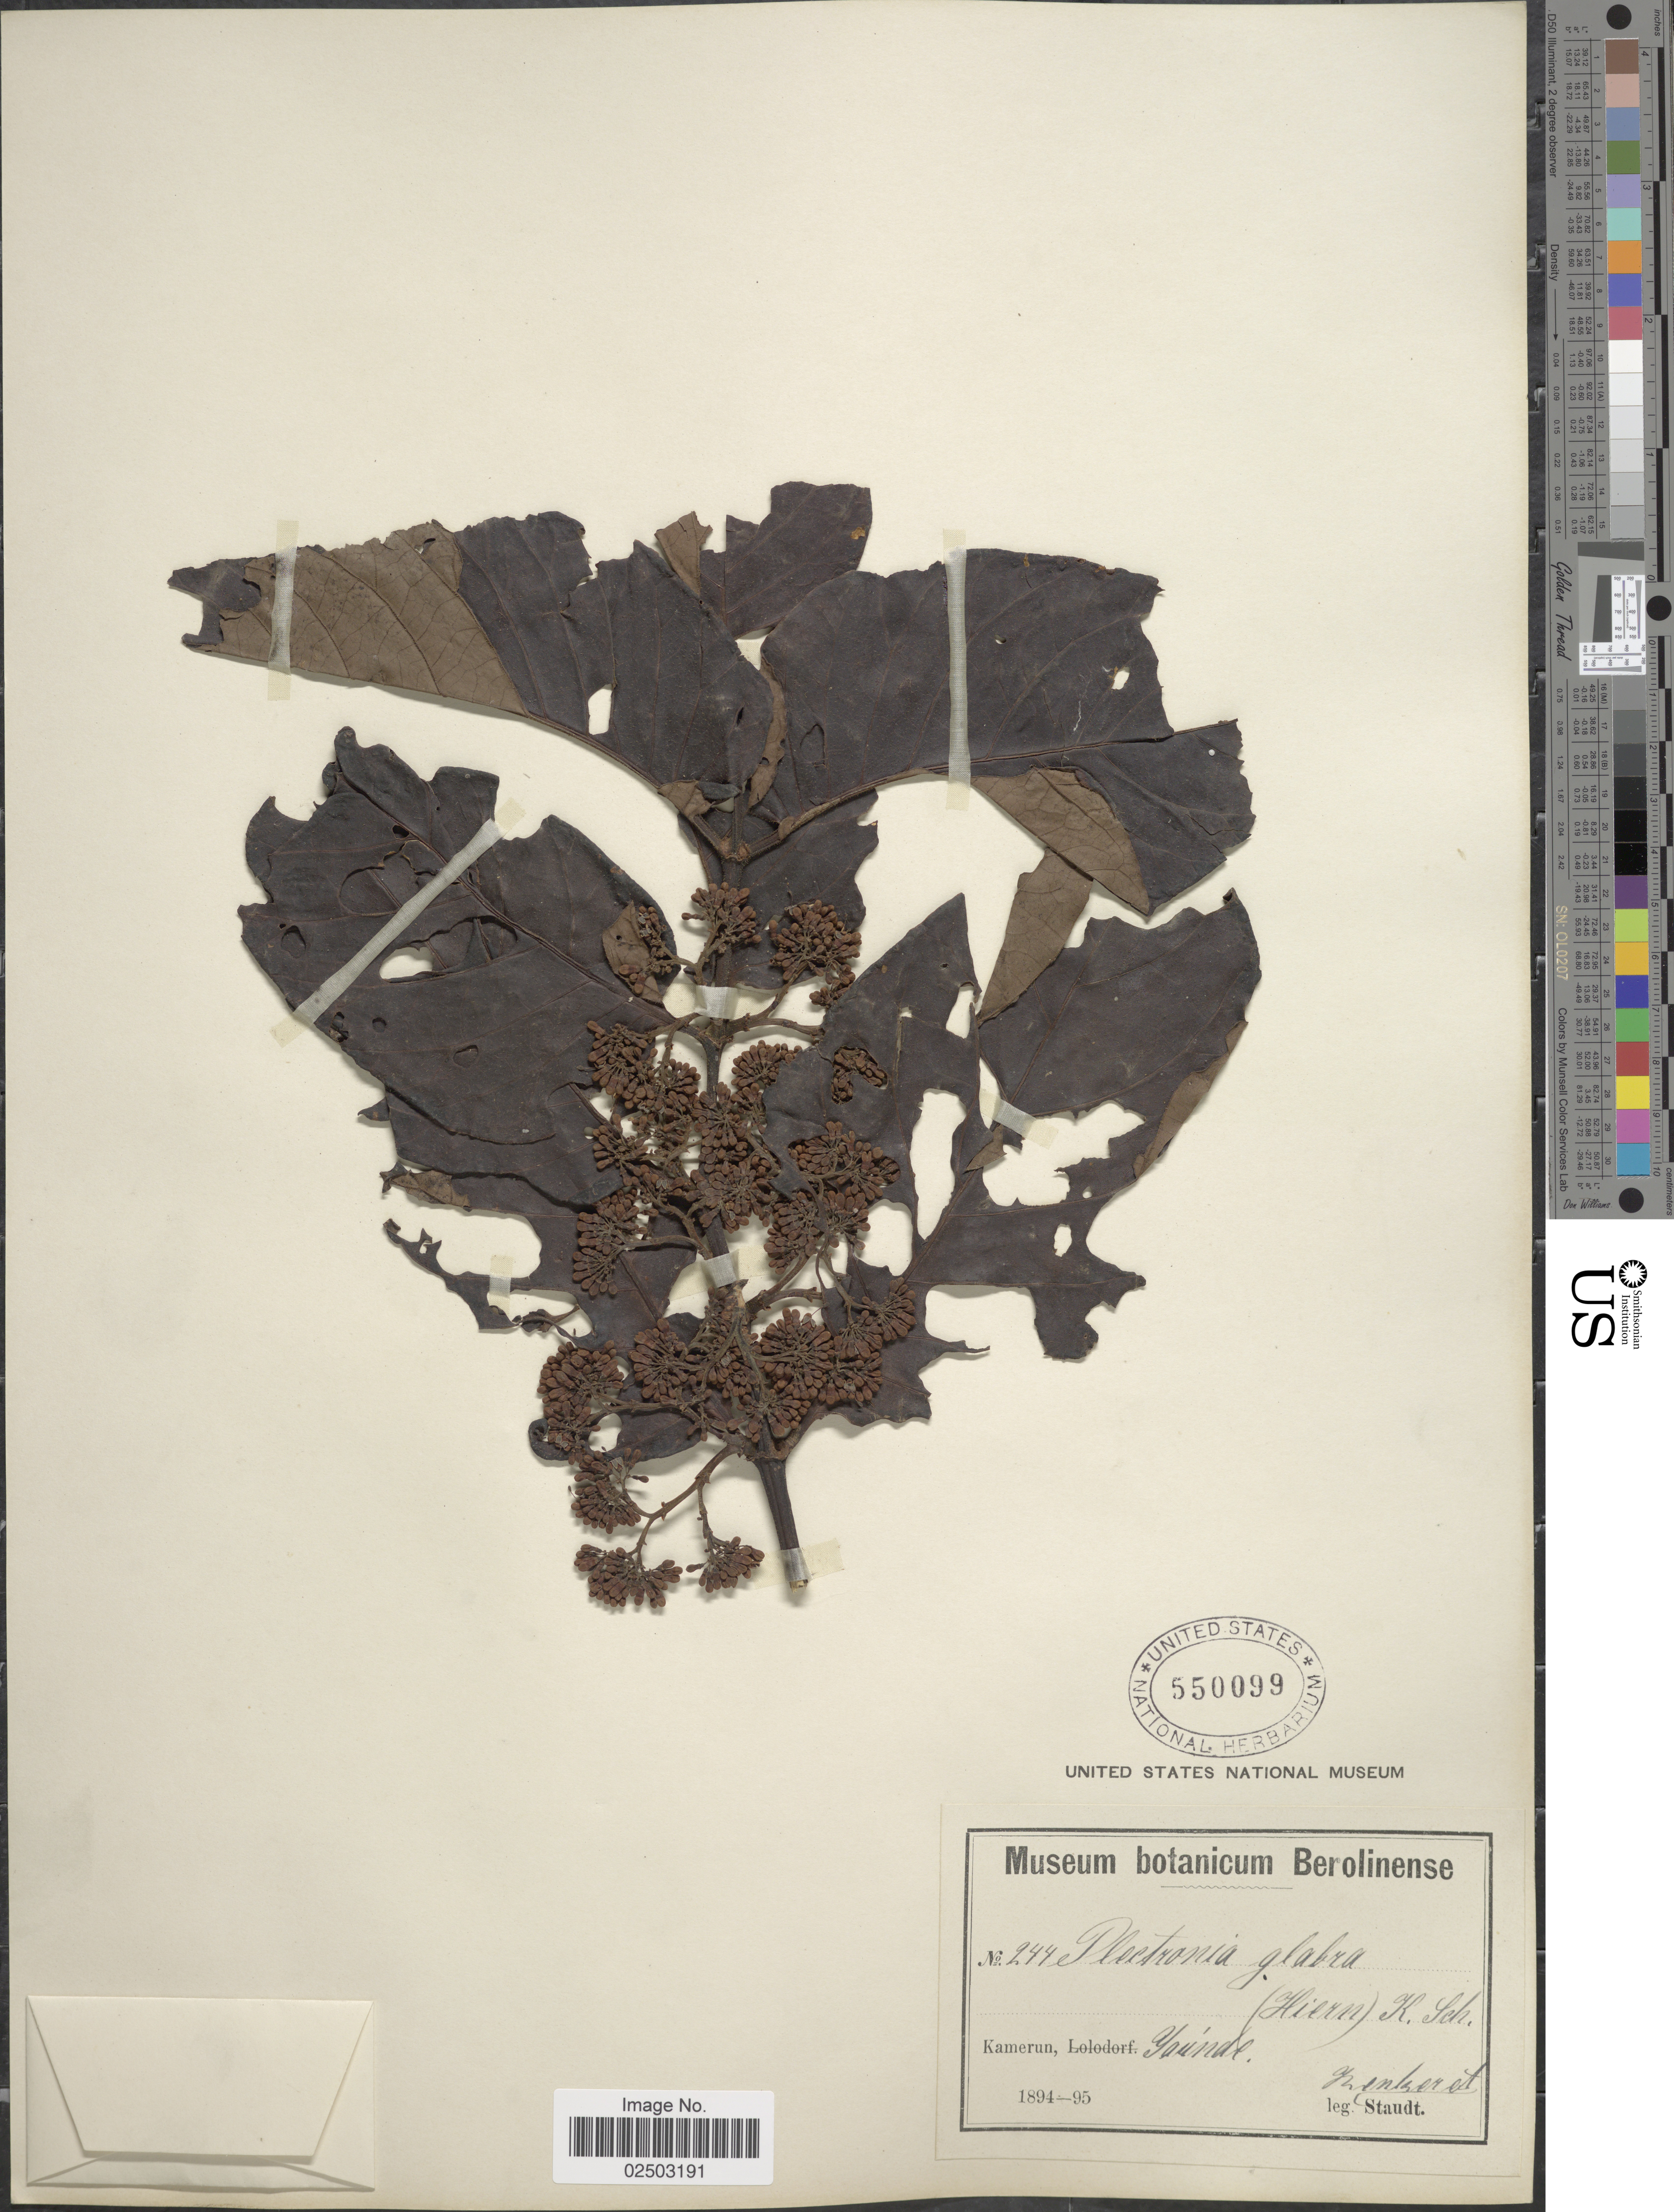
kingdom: Plantae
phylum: Tracheophyta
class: Magnoliopsida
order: Gentianales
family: Rubiaceae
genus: Canthium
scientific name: Canthium glabrum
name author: Blume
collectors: Zenker, -- & -. Staudt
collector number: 244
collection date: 1894/1895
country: Cameroon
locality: Kamerun, Yaúnde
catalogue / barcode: US 550099